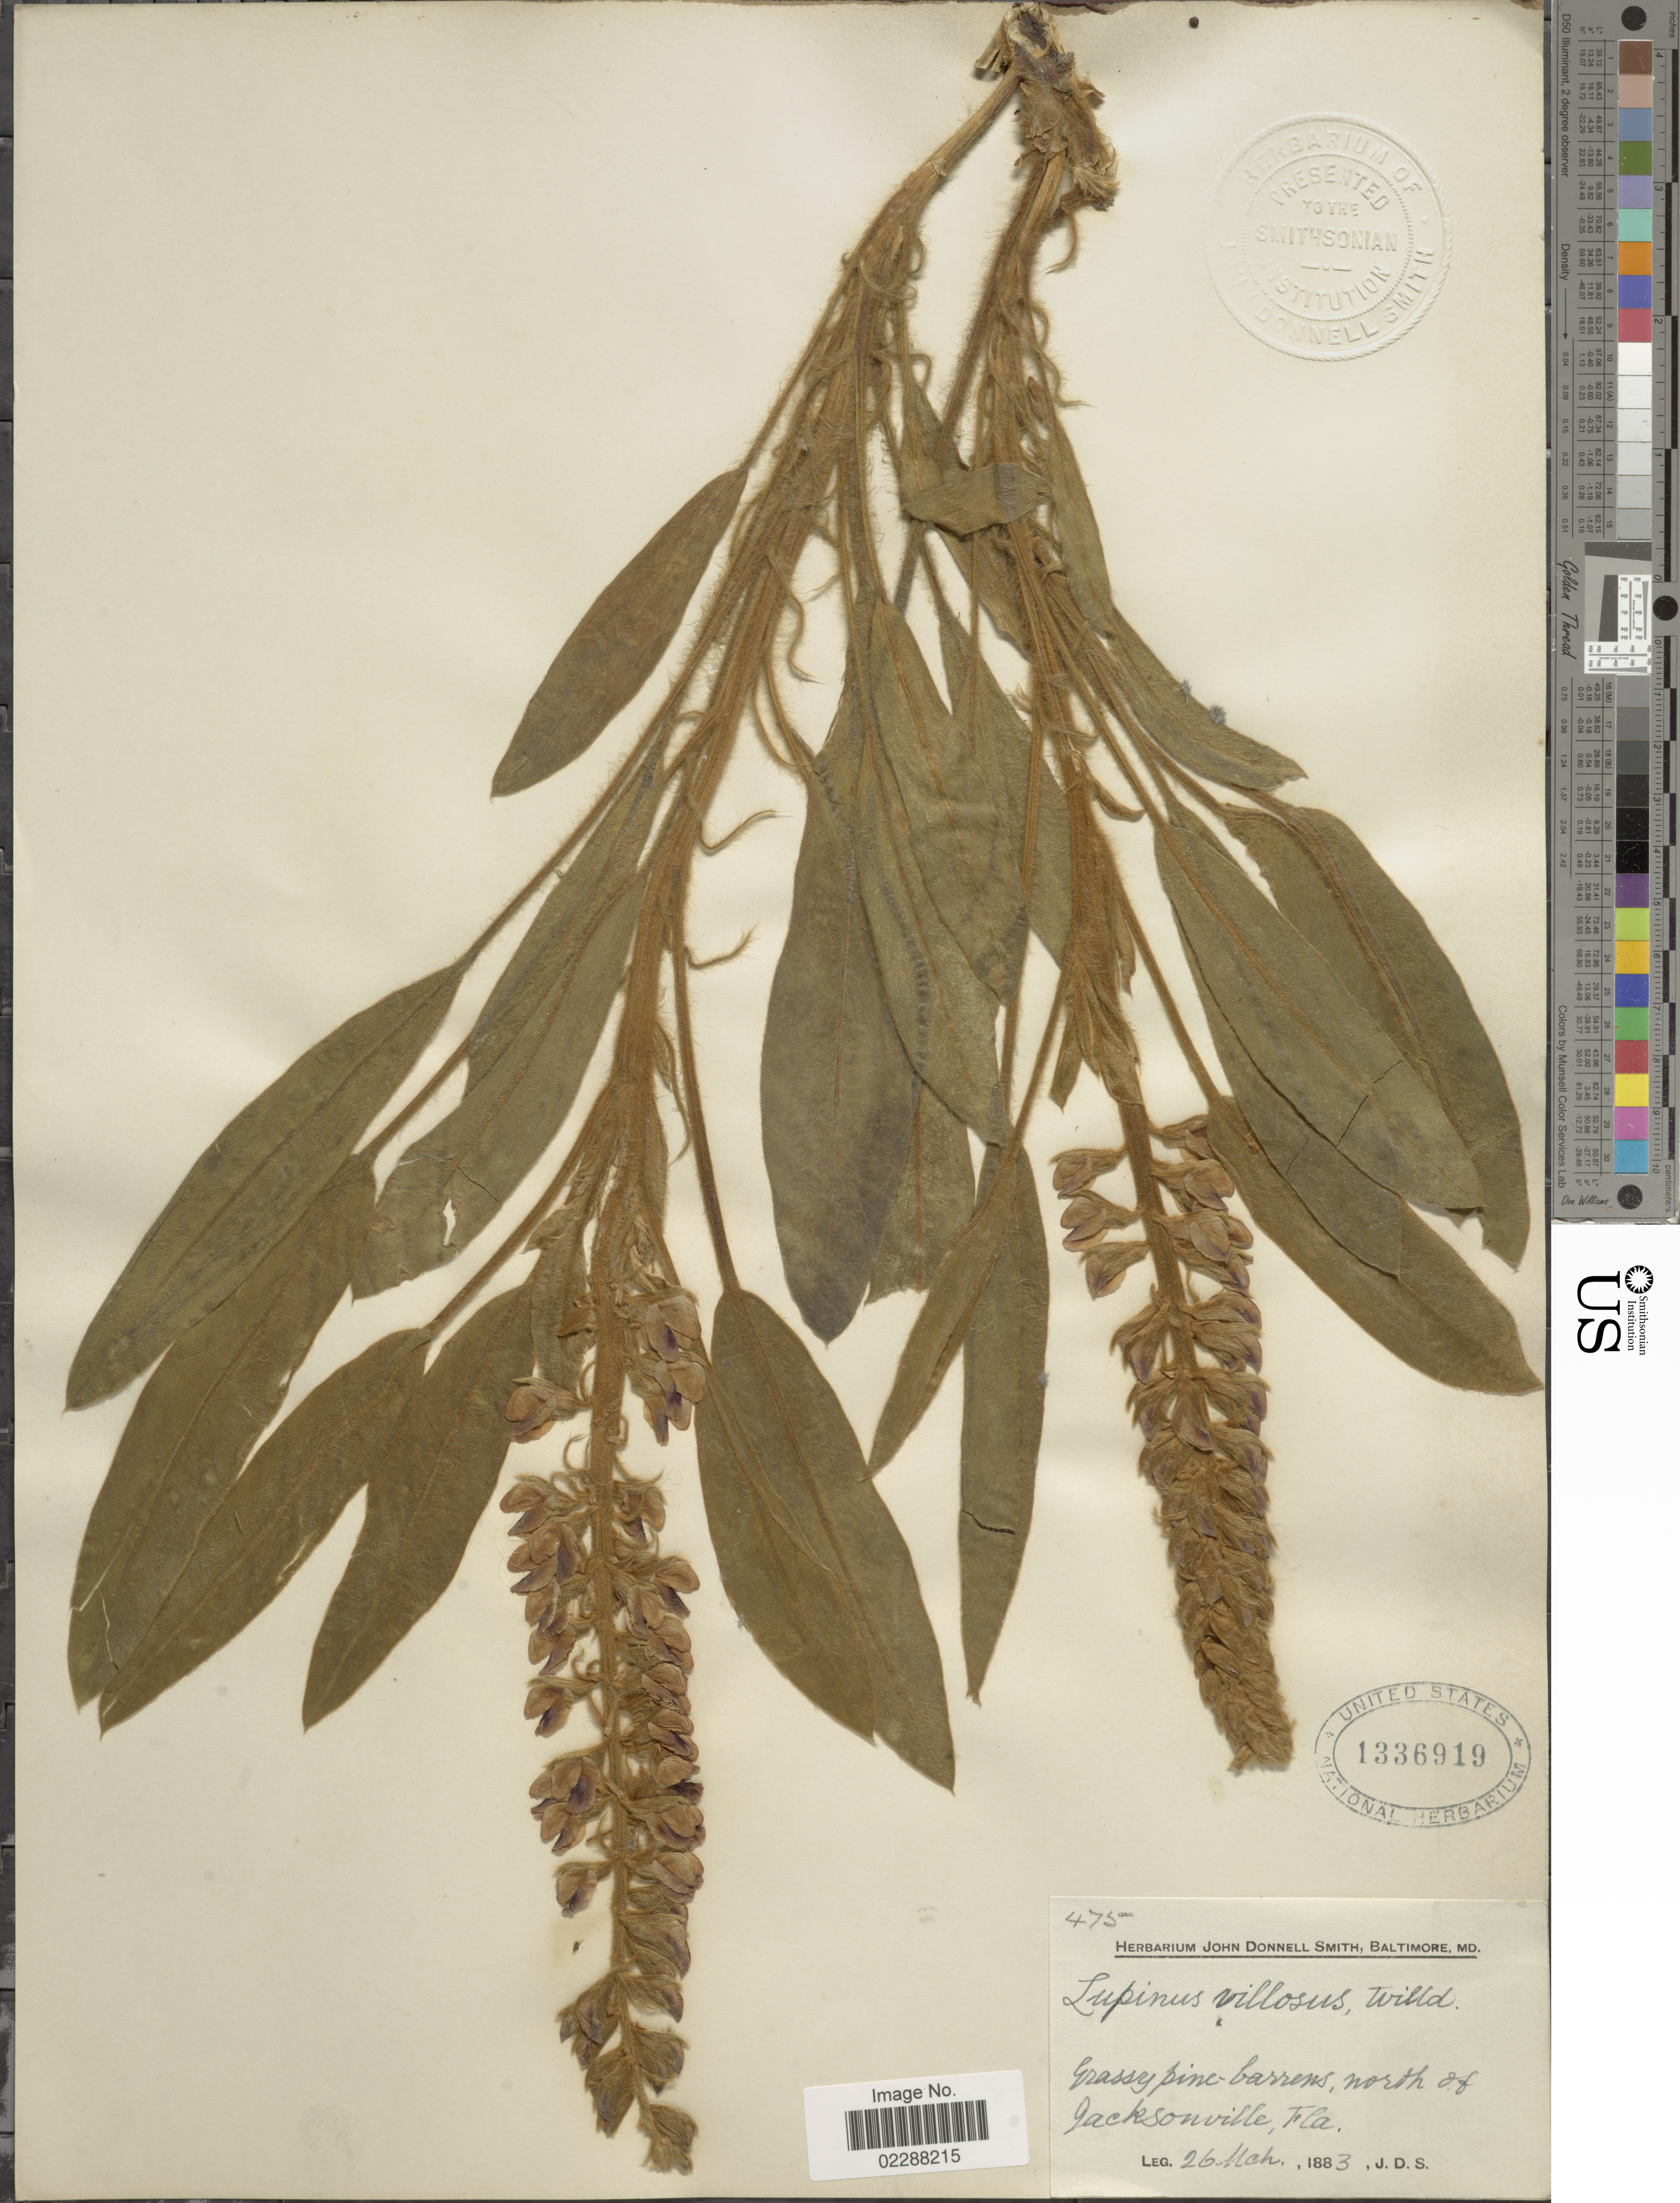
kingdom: Plantae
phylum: Tracheophyta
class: Magnoliopsida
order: Fabales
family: Fabaceae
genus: Lupinus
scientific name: Lupinus villosus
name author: Willd.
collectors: J. Donnell Smith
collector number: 475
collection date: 1883-03-26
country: United States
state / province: Florida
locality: Grassy pine-barrens, north of Jacksonville, Fla.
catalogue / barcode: US 1336919